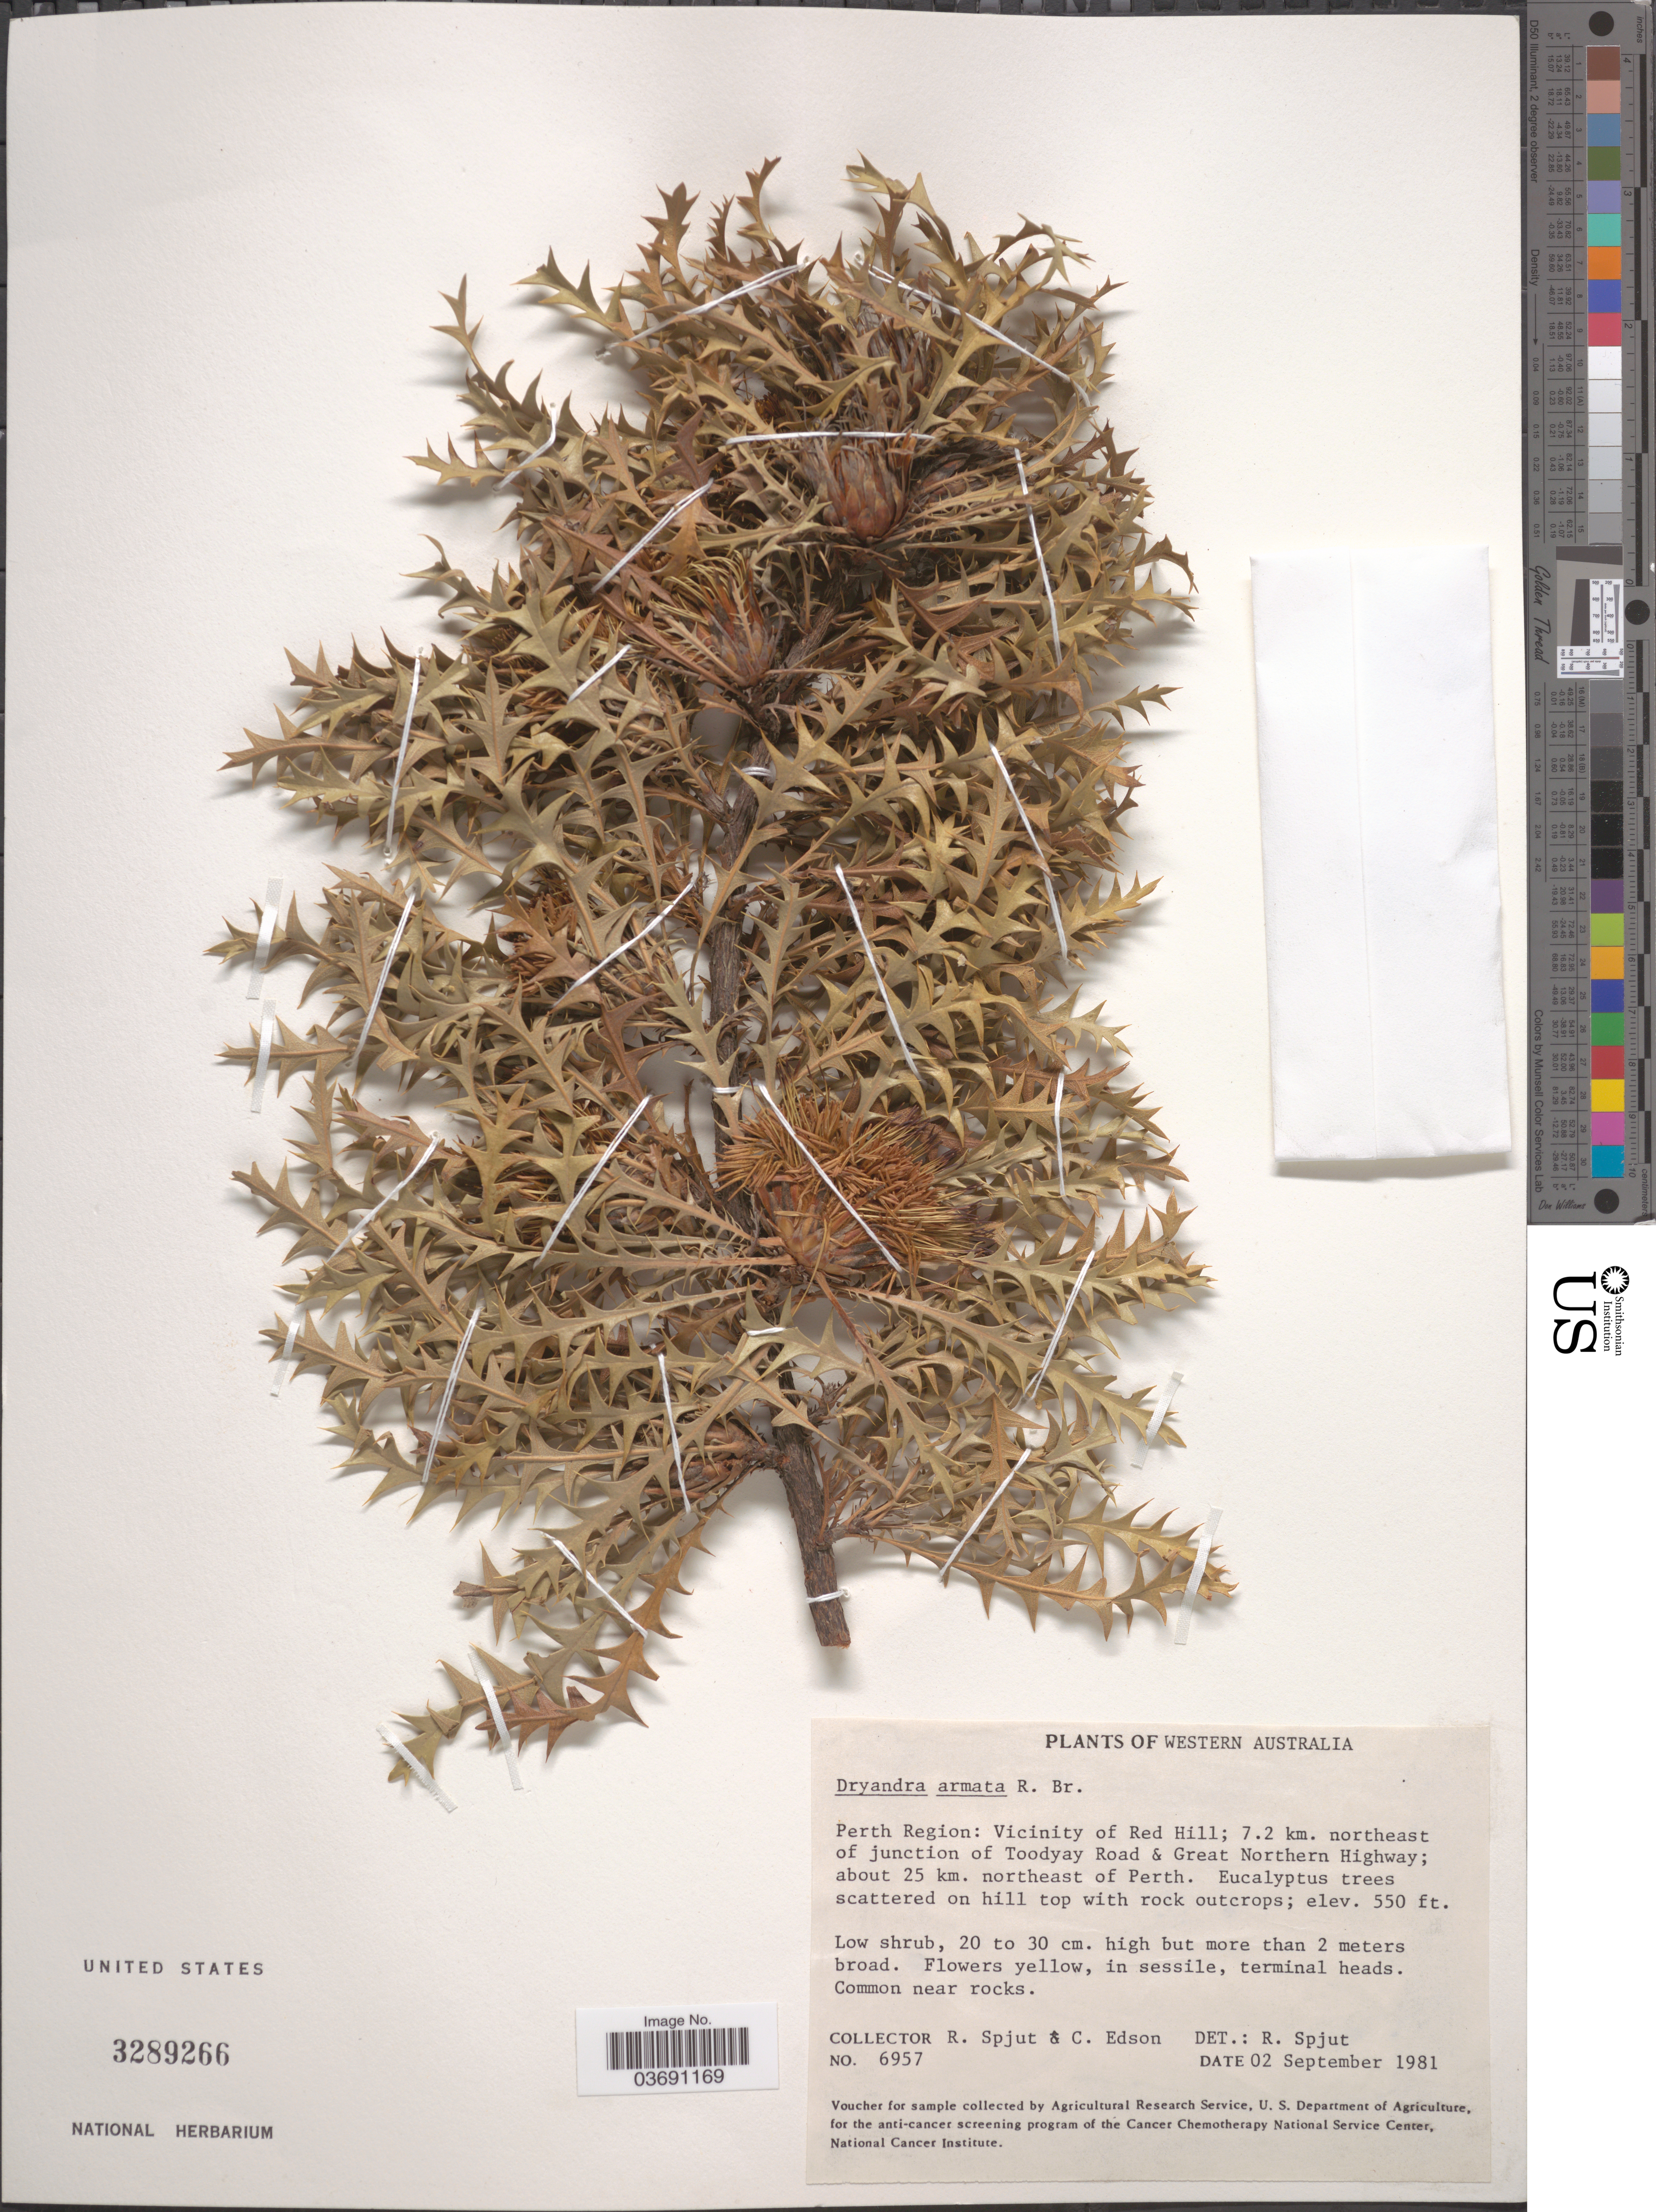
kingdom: Plantae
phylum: Tracheophyta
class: Magnoliopsida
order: Proteales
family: Proteaceae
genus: Dryandra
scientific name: Dryandra armata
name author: R. Br.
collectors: R. Spjut & C. Edson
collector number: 6957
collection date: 1981-09-02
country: Australia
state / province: Western Australia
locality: Perth Region: Vicinity of Red Hill; 7.2 km. northeast of junction of Toodyay Road & Great Northern Highway; about 25 km. northeast of Perth.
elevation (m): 168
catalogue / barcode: US 3289266